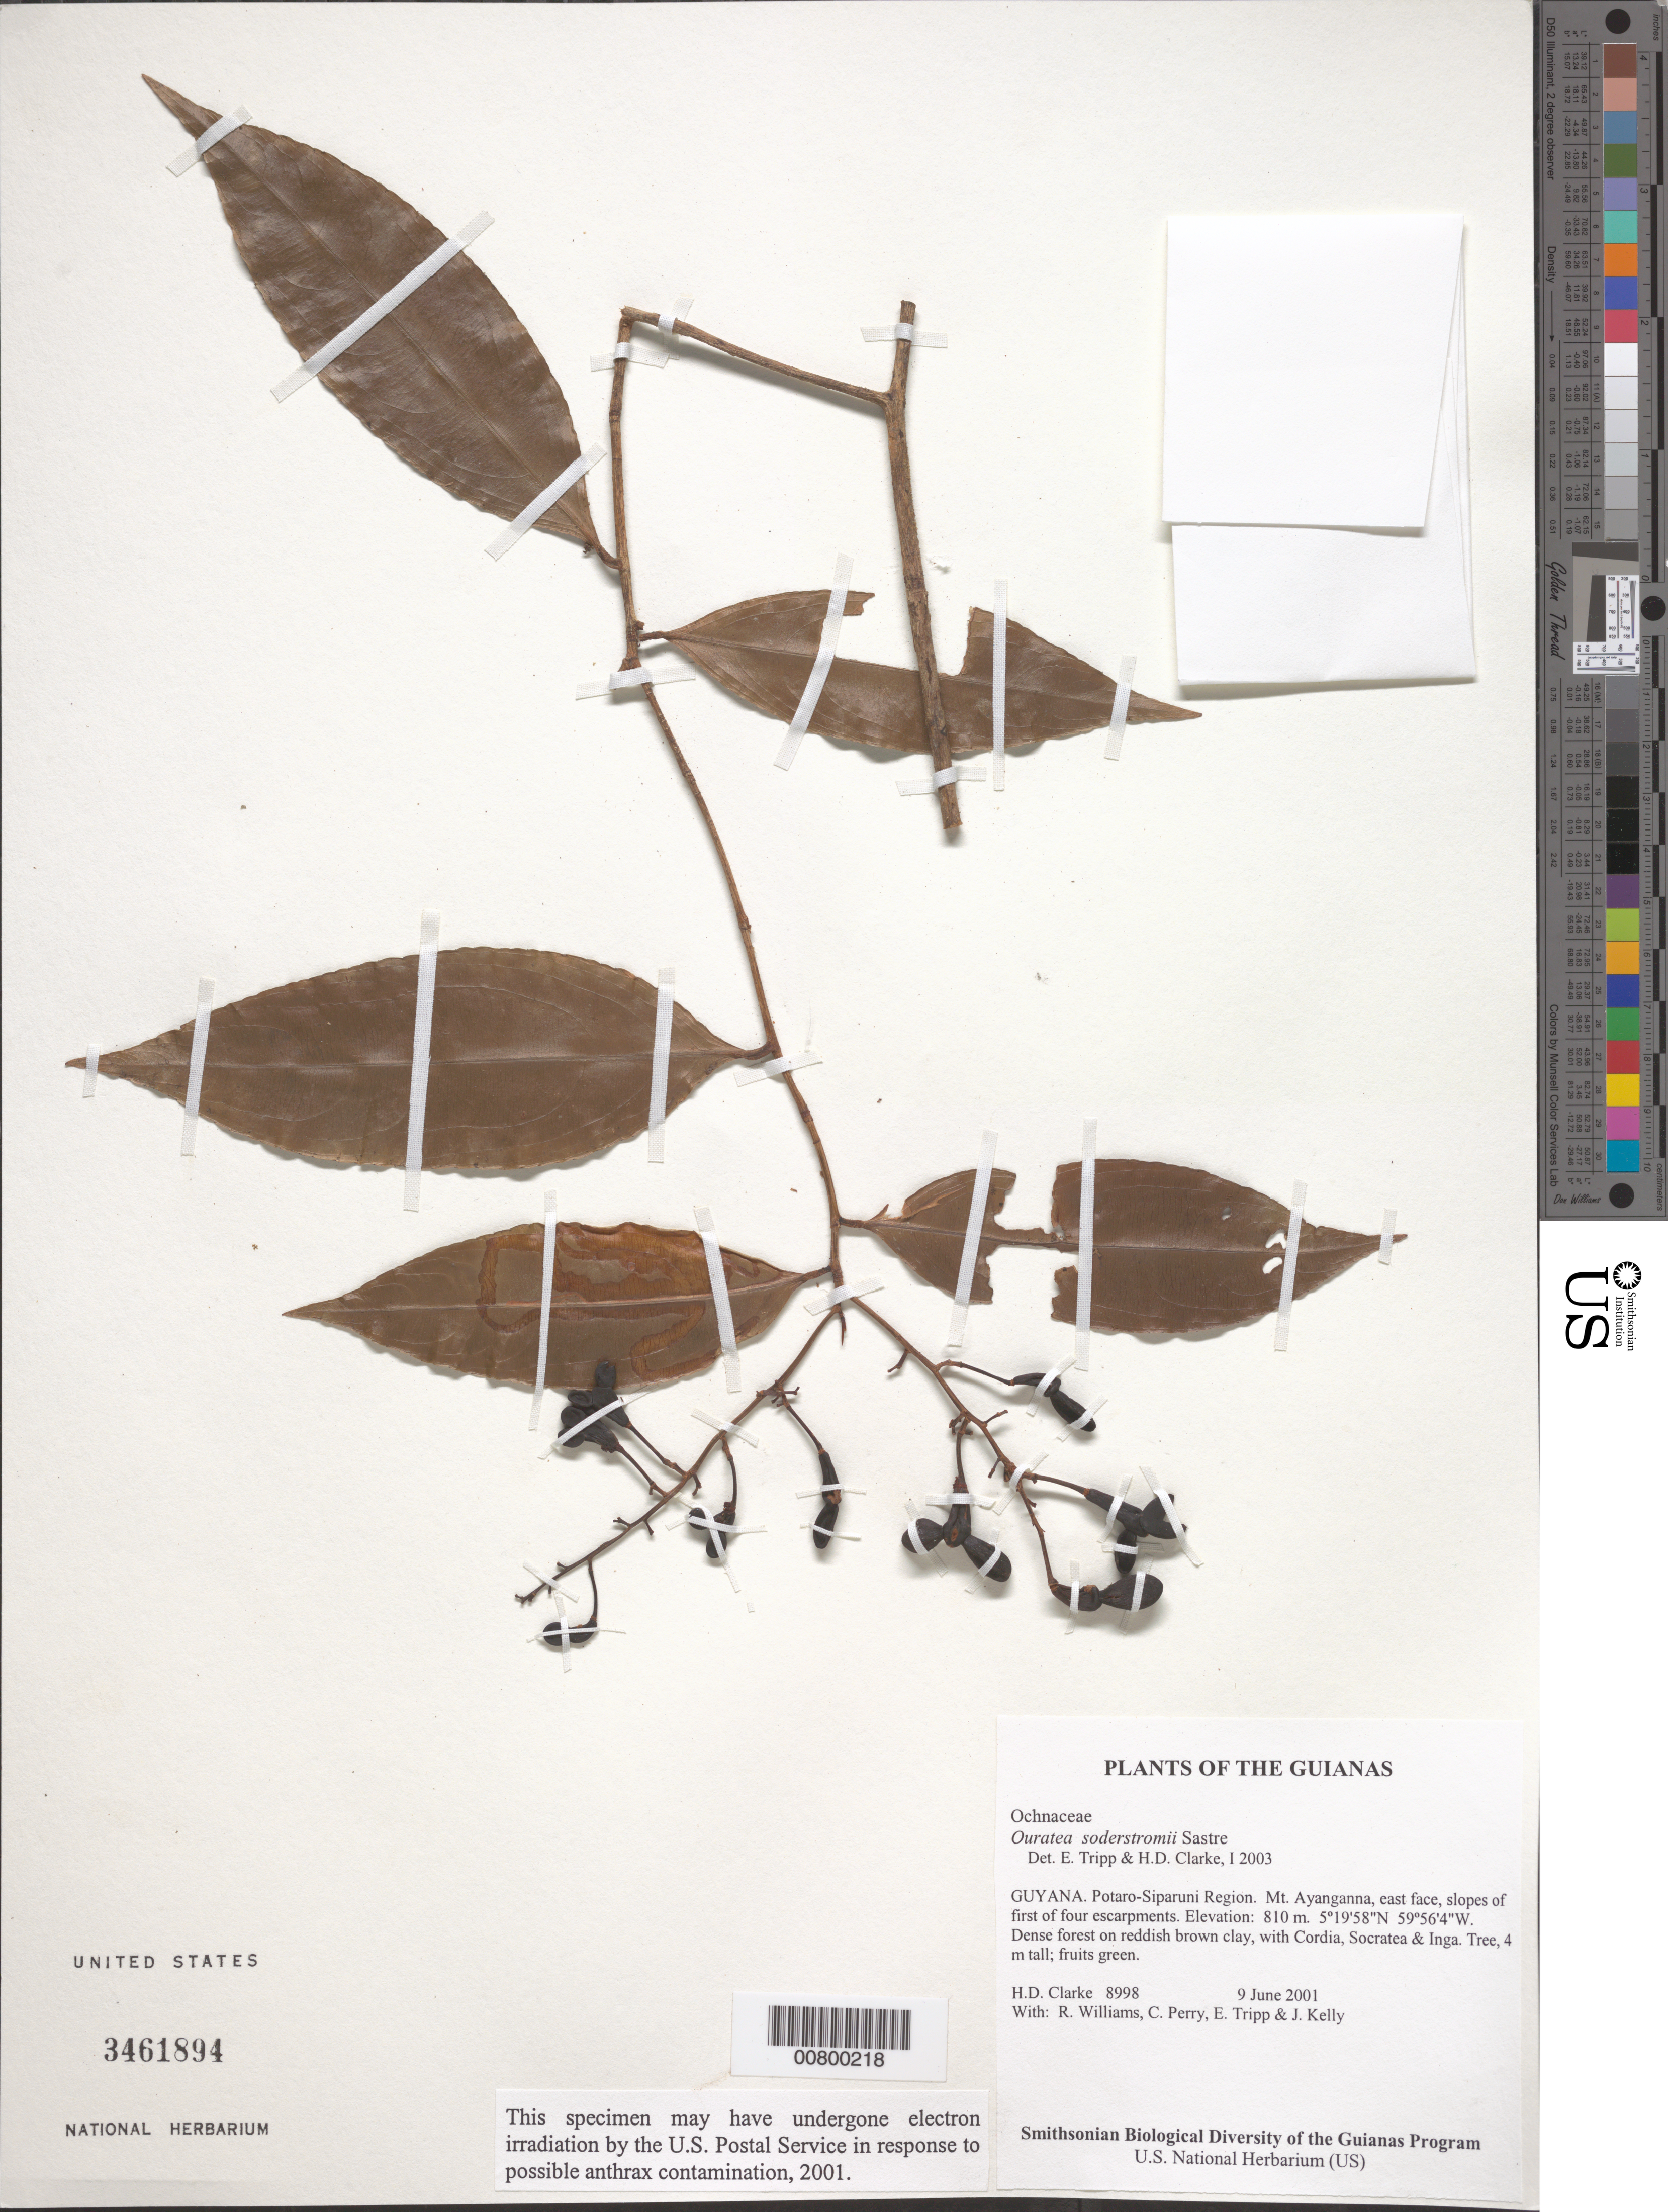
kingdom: Plantae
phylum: Tracheophyta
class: Magnoliopsida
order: Malpighiales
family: Ochnaceae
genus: Ouratea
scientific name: Ouratea soderstromii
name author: Sastre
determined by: Sastre, C. H. L.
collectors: H. D. Clarke, R. Williams, C. Perry, E. Tripp & J. Kelly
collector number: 8998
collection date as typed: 9 June 2001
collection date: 2001-06-09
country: Guyana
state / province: Potaro-Siparuni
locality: Mt. Ayanganna, east face, slopes of first of four escarpments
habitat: Dense forest on reddish brown clay, with Cordia, Socratea & Inga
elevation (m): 810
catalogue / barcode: US 3461894